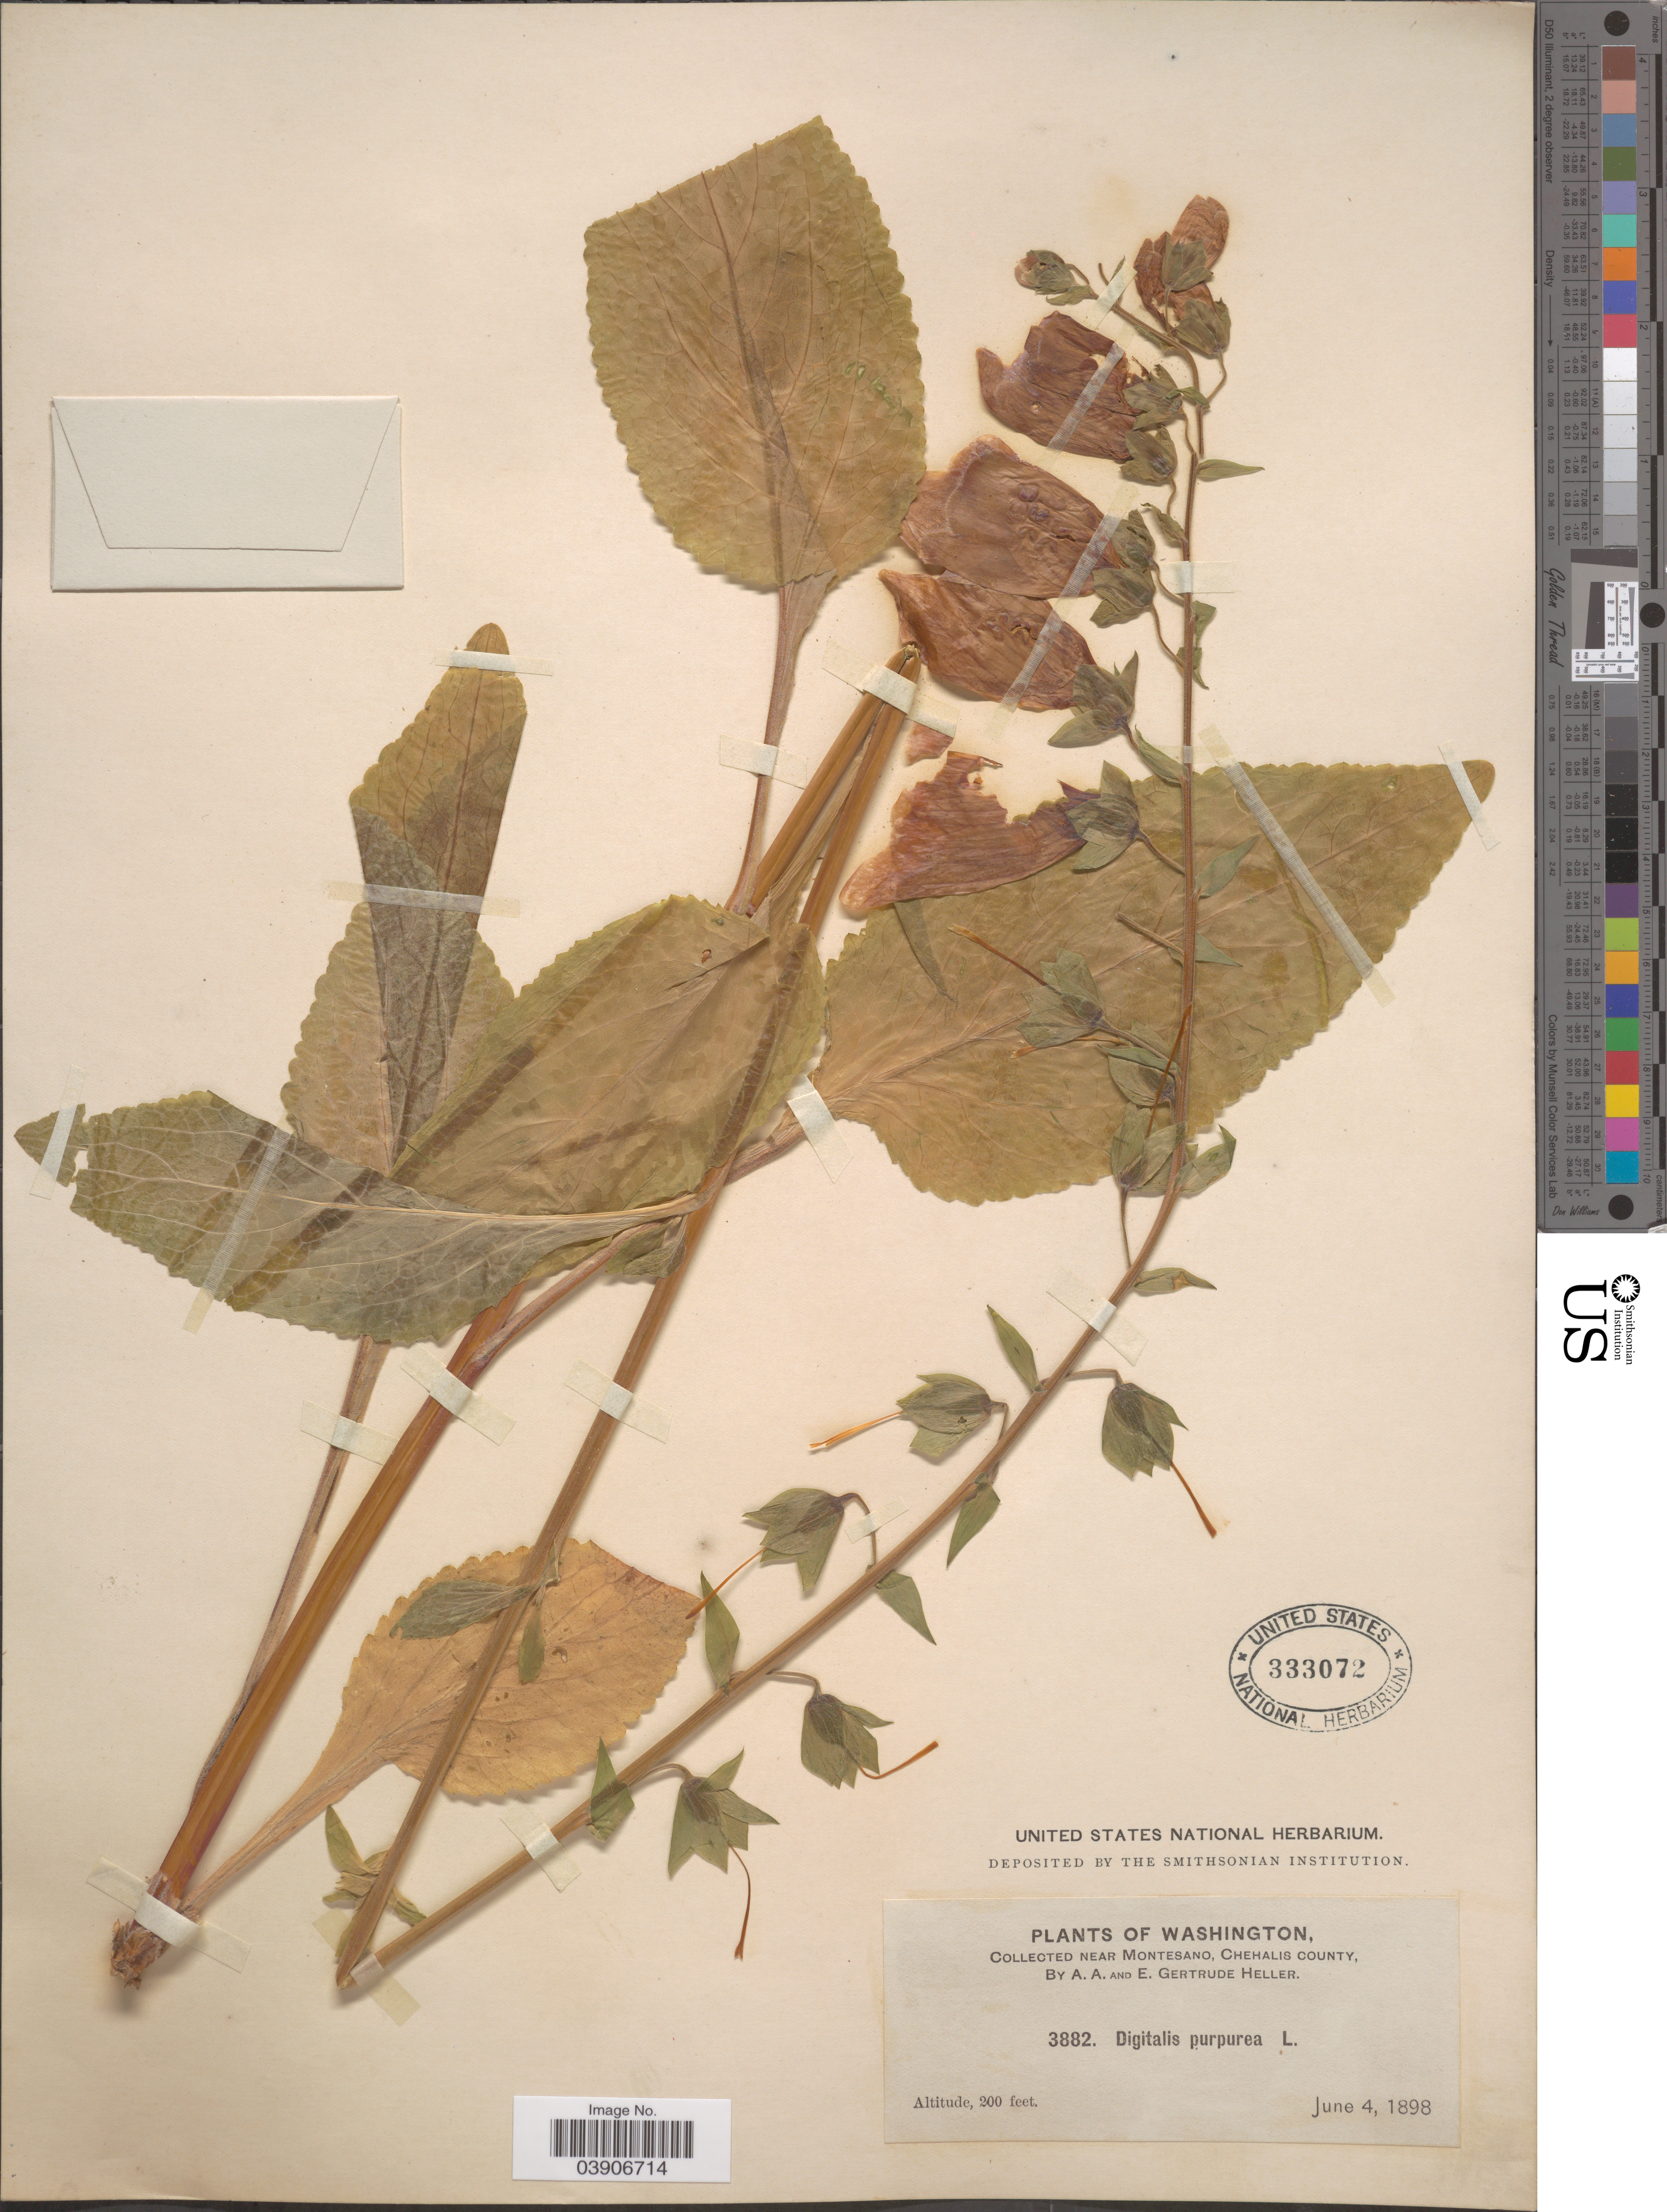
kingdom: Plantae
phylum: Tracheophyta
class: Magnoliopsida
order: Lamiales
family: Plantaginaceae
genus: Digitalis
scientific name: Digitalis purpurea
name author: L.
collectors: A. A. Heller & E. G. Heller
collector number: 3882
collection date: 1898-06-04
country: United States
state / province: Washington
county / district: Grays Harbor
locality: Near Montesano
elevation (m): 61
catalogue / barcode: US 333072